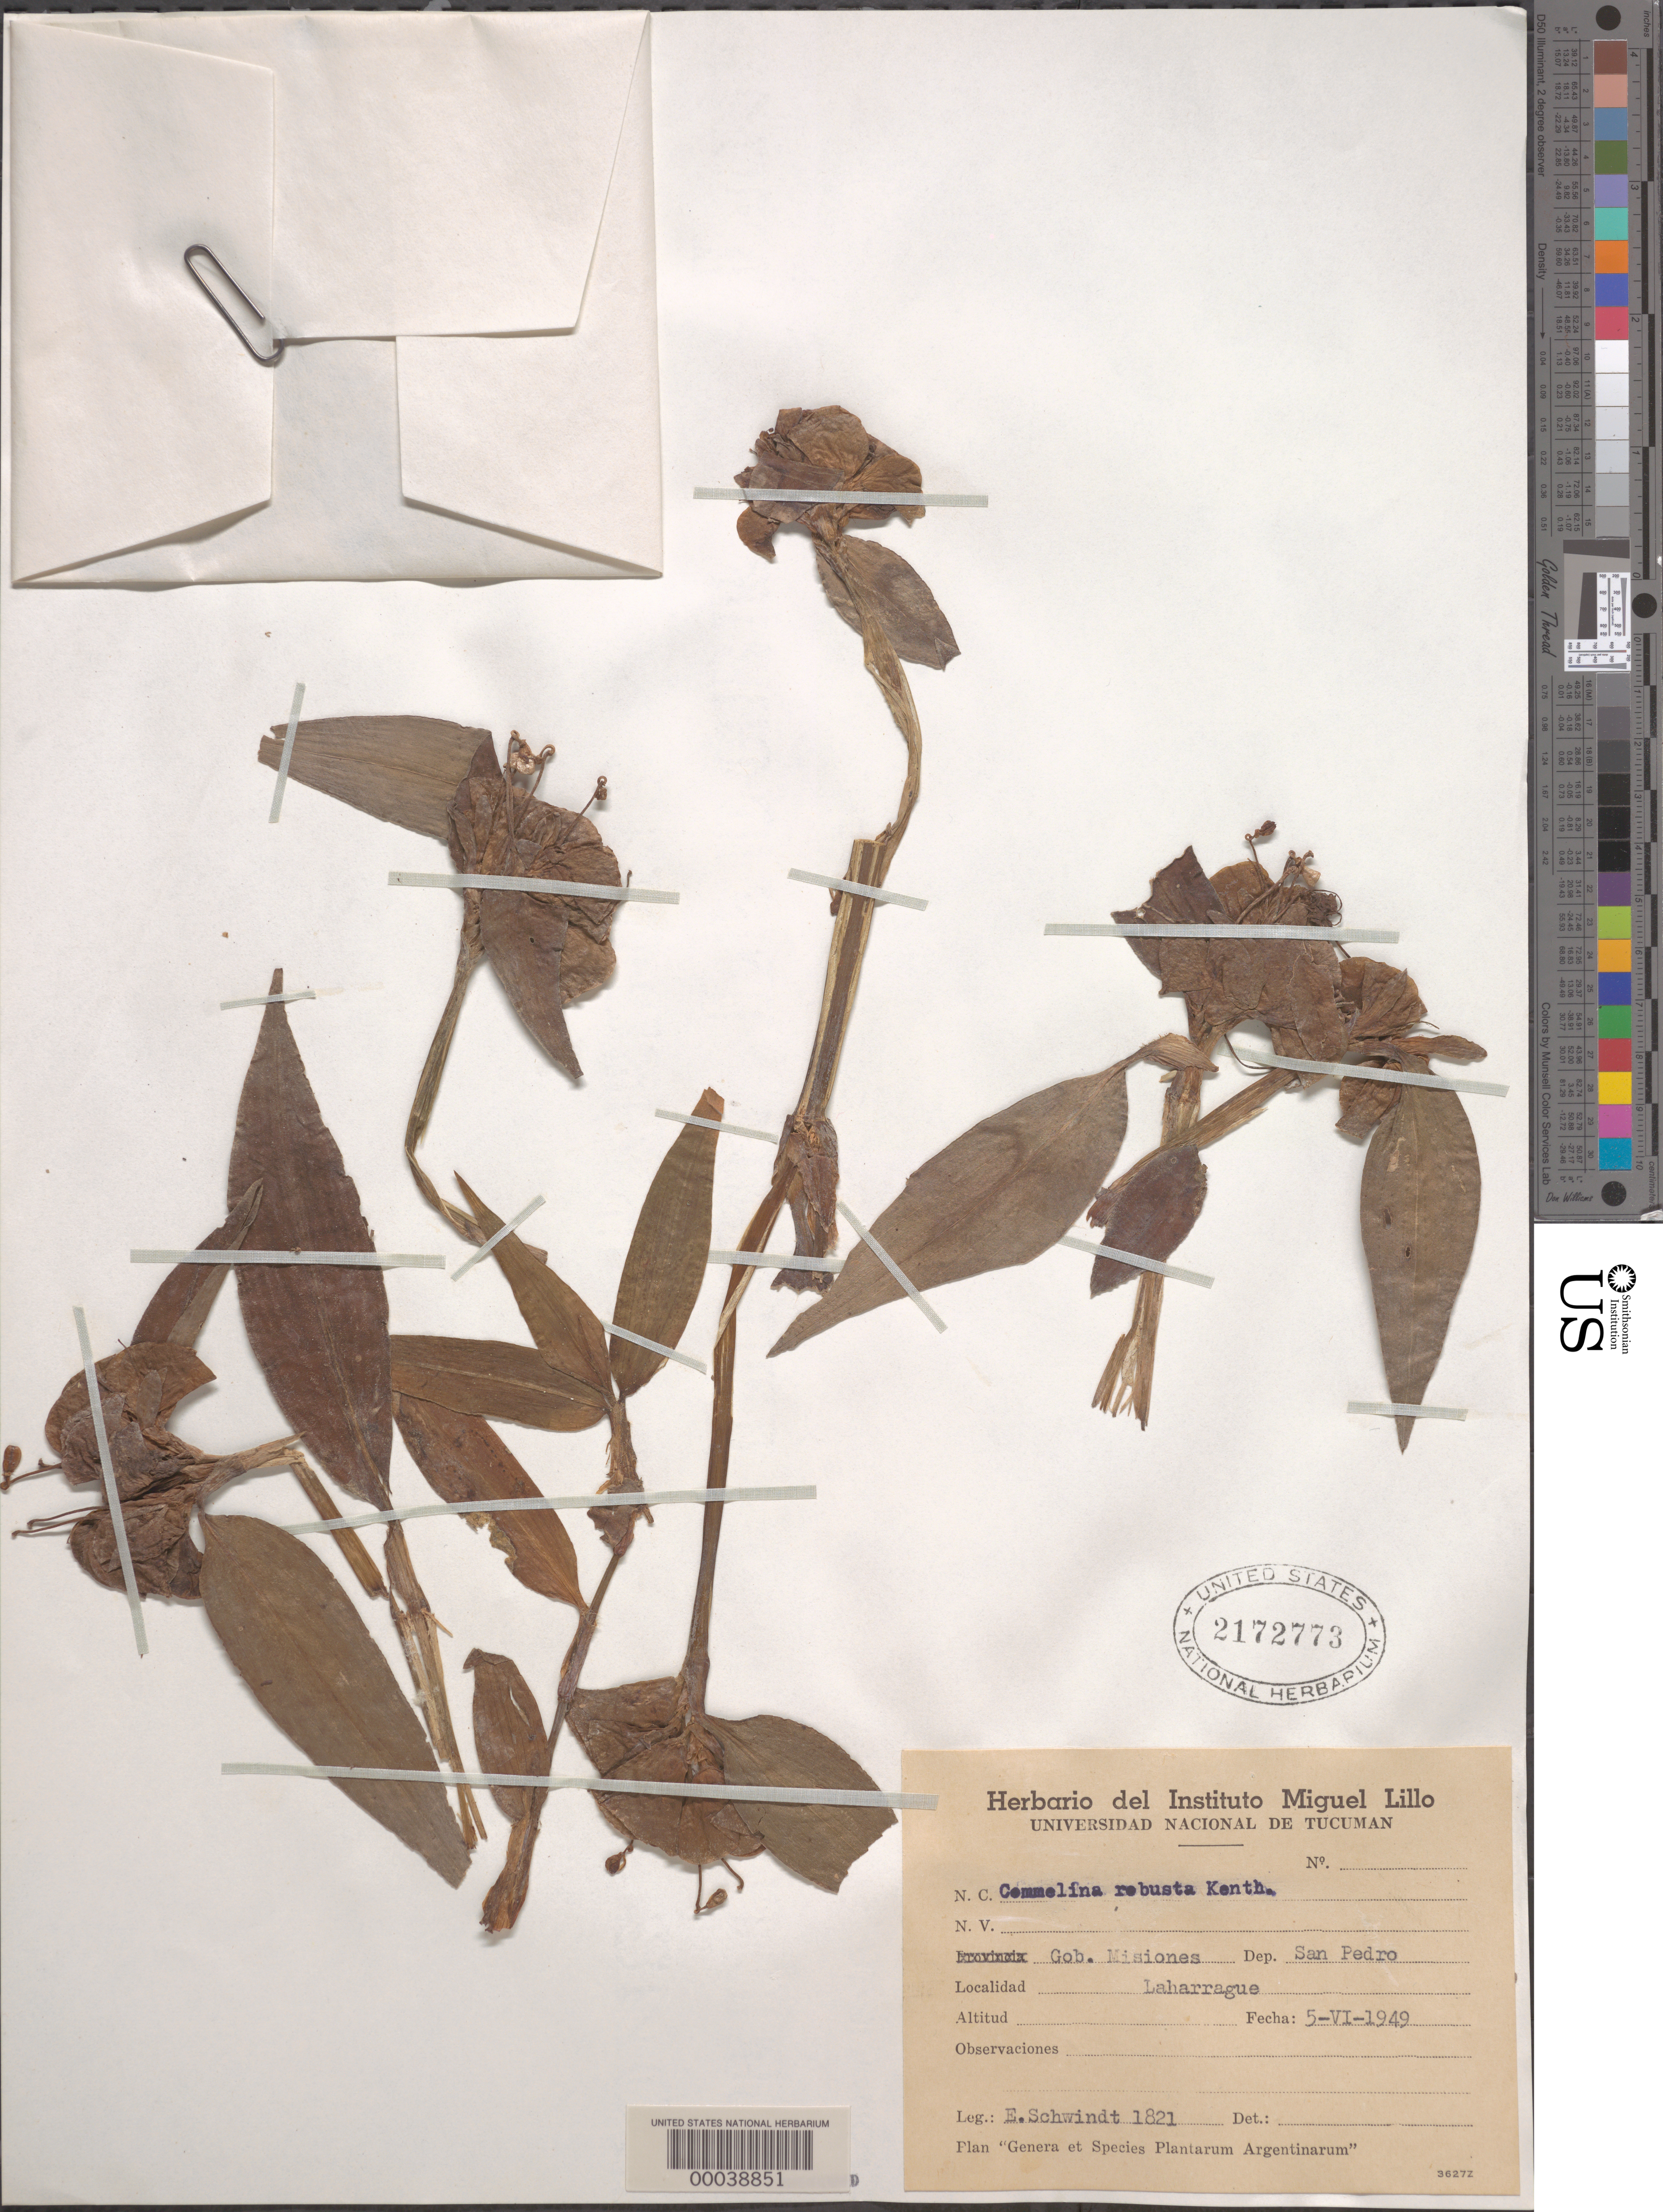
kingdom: Plantae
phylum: Tracheophyta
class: Liliopsida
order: Commelinales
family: Commelinaceae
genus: Commelina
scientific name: Commelina obliqua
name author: Vahl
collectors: E. Schwindt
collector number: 1821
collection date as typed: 05 Jun 1949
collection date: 1949-06-05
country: Argentina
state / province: Misiones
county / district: San Pedro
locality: Laharrague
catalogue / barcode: US 2172773